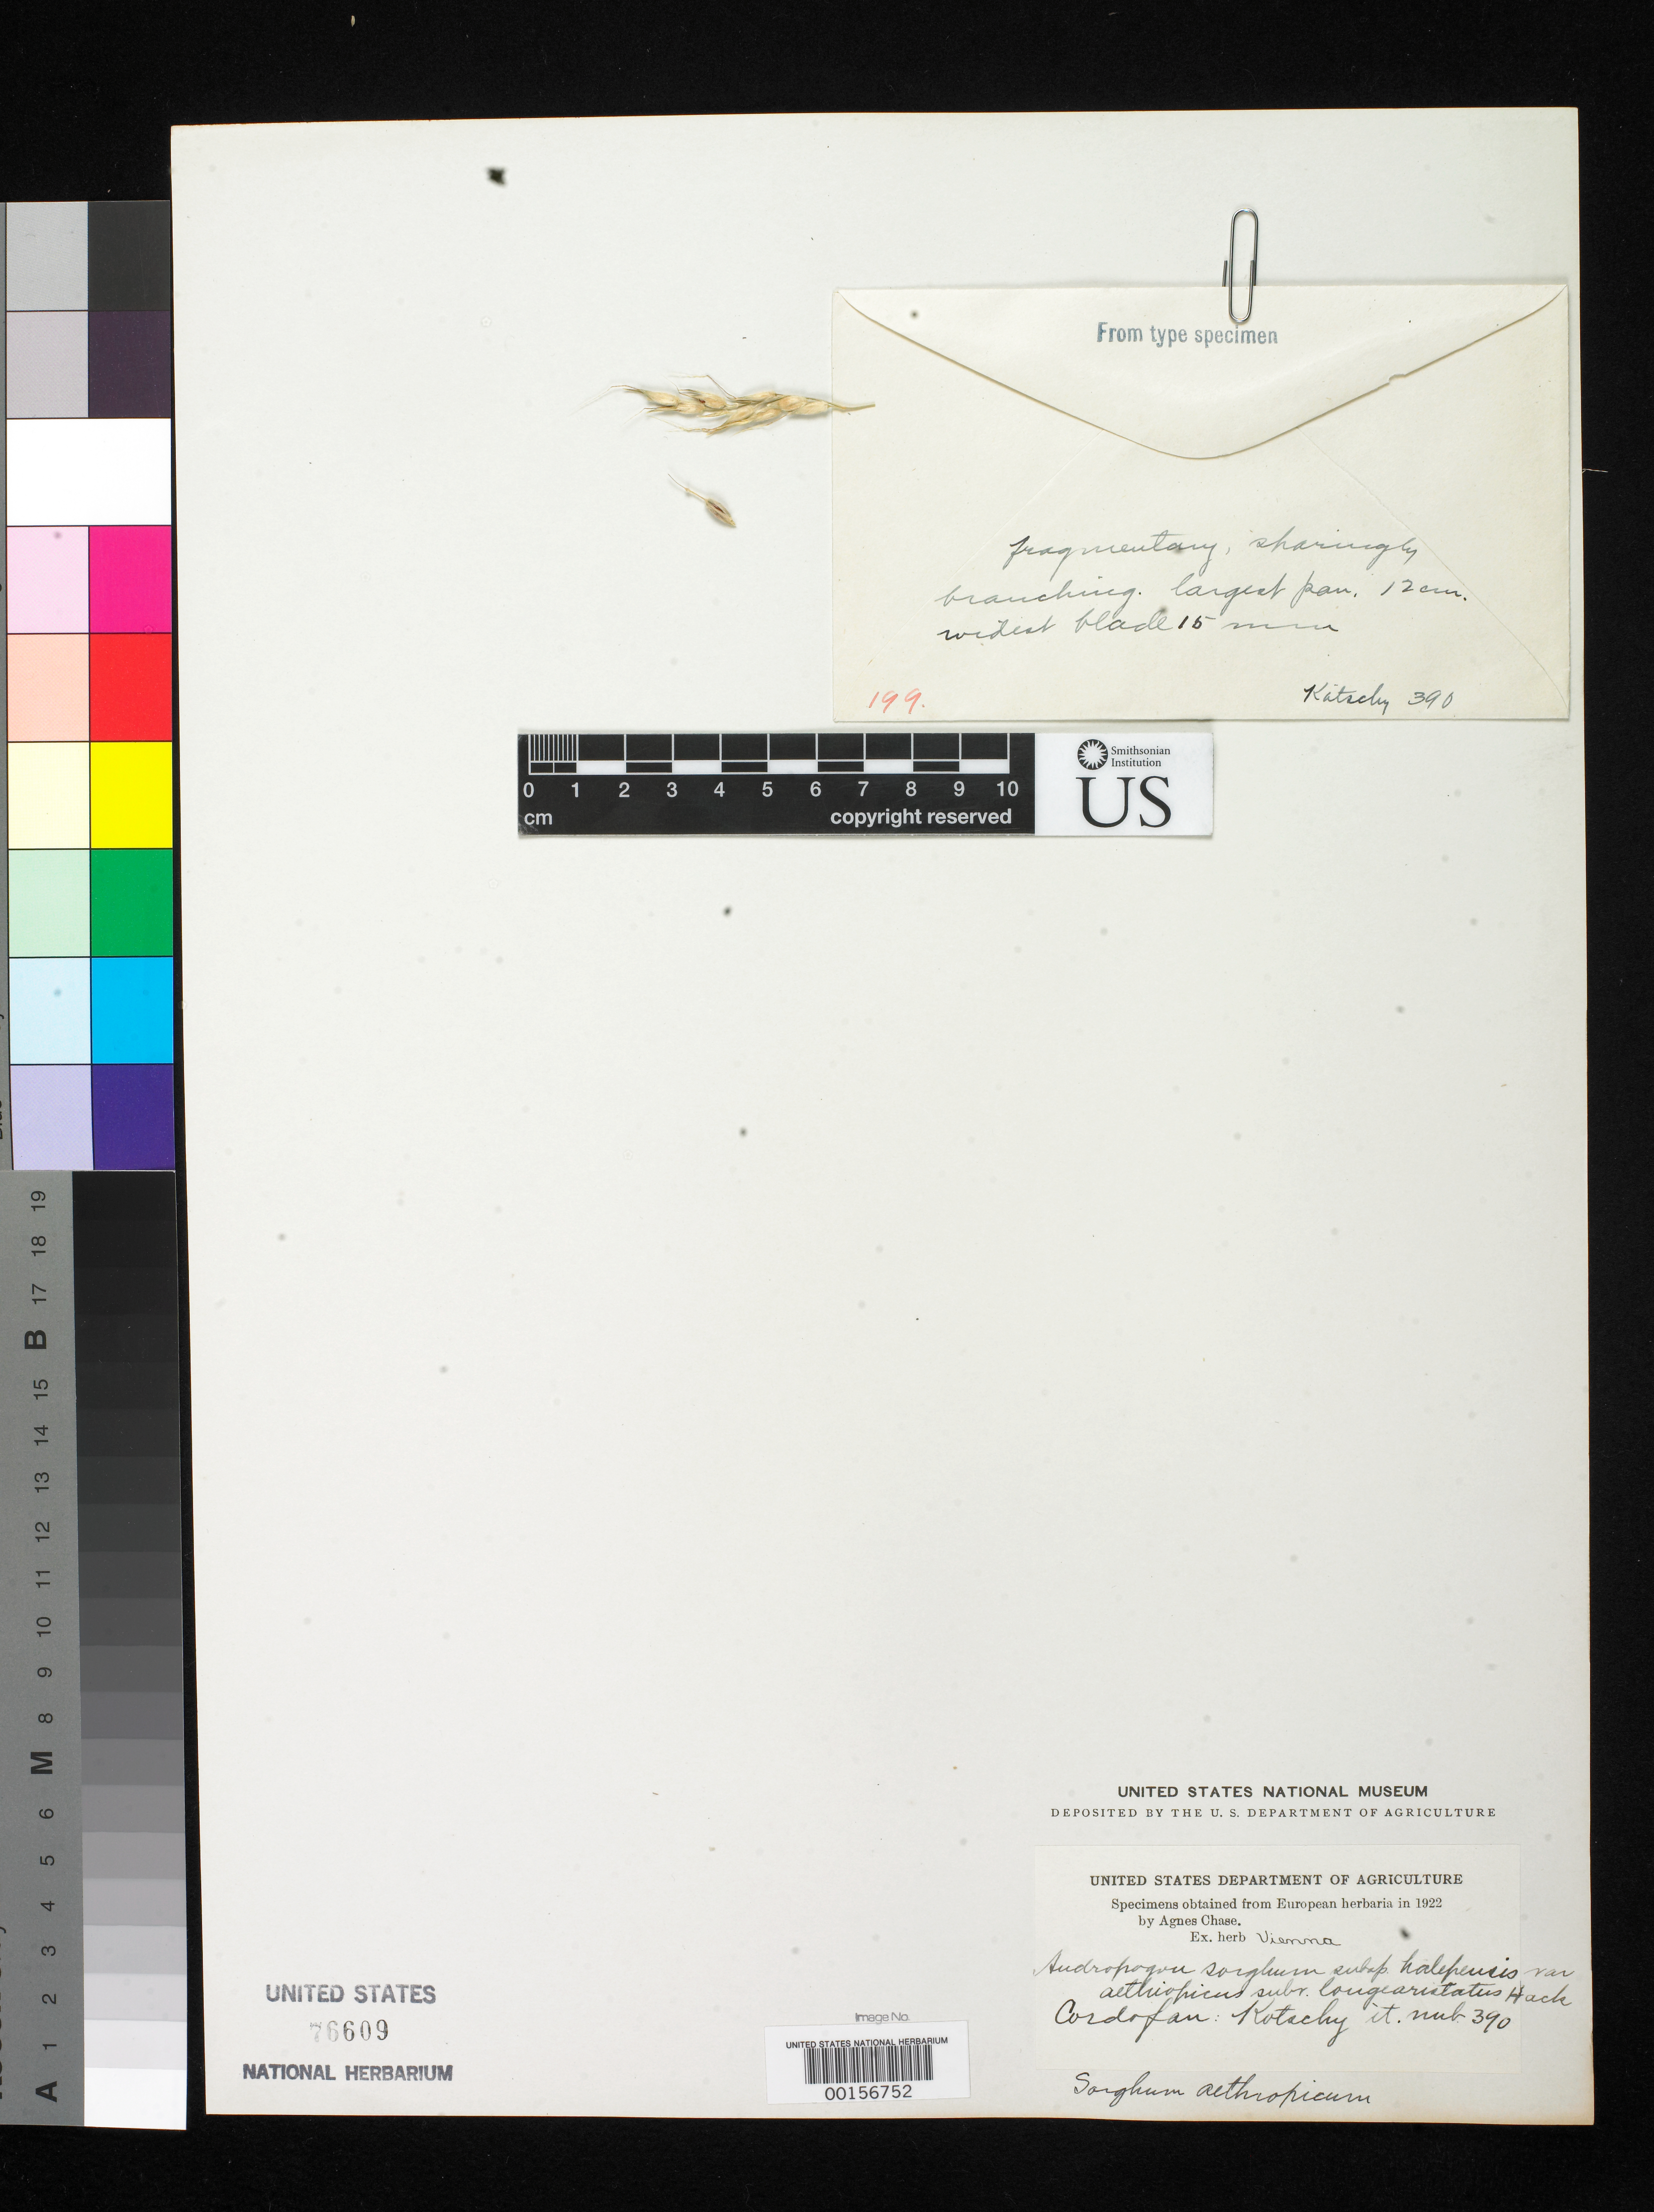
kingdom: Plantae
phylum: Tracheophyta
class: Liliopsida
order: Poales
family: Poaceae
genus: Andropogon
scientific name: Andropogon sorghum subsp. halepensis var. aethiopicus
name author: Hack. in A. DC.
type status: Type Fragment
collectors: K. G. Kotschy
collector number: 390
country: Sudan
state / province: An Nīl al Ābyaḍ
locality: Cordofan, in prope Arasch-cool.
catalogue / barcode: US 76609